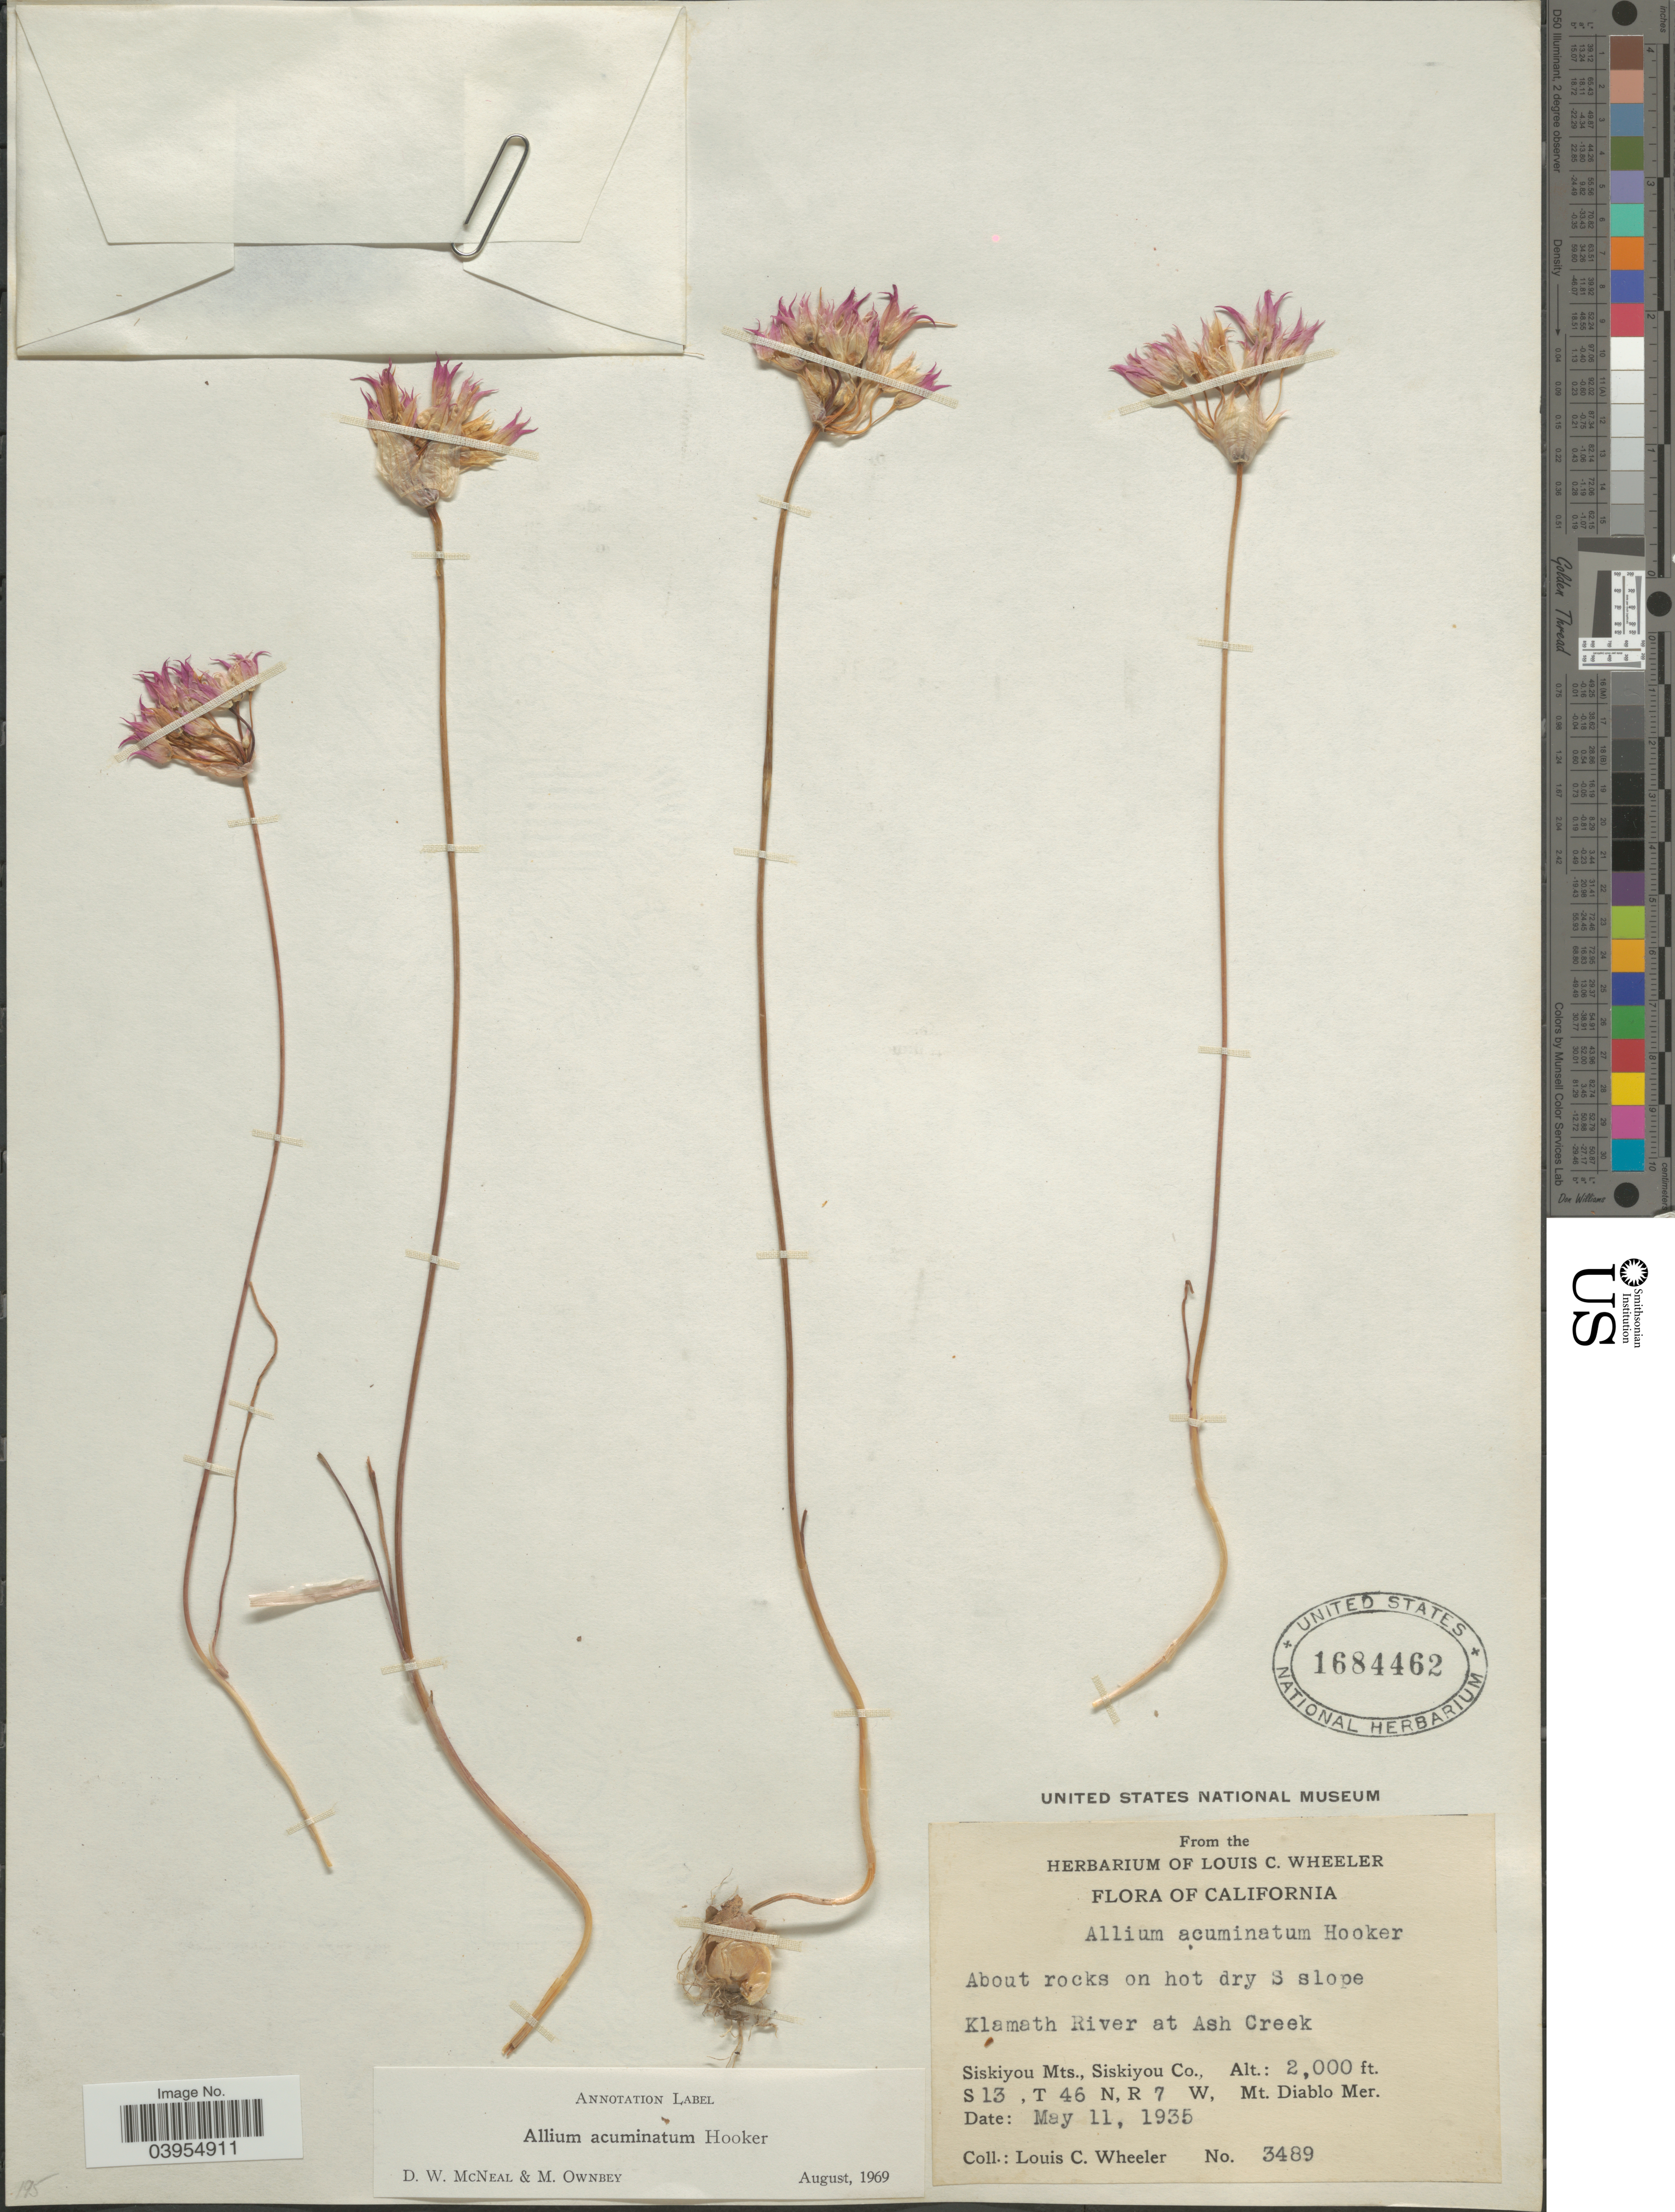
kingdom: Plantae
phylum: Tracheophyta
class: Liliopsida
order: Asparagales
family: Amaryllidaceae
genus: Allium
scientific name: Allium acuminatum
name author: Hook.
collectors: L. C. Wheeler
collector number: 3489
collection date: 1935-05-11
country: United States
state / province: California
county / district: Siskiyou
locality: About rocks on hot dry S slope. Klamath River at Ash Creek. Siskiyou Mts., Siskiyou Co. S 13 , T 46 N, R 7 W, Mt. Diablo Mer.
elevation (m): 610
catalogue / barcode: US 1684462